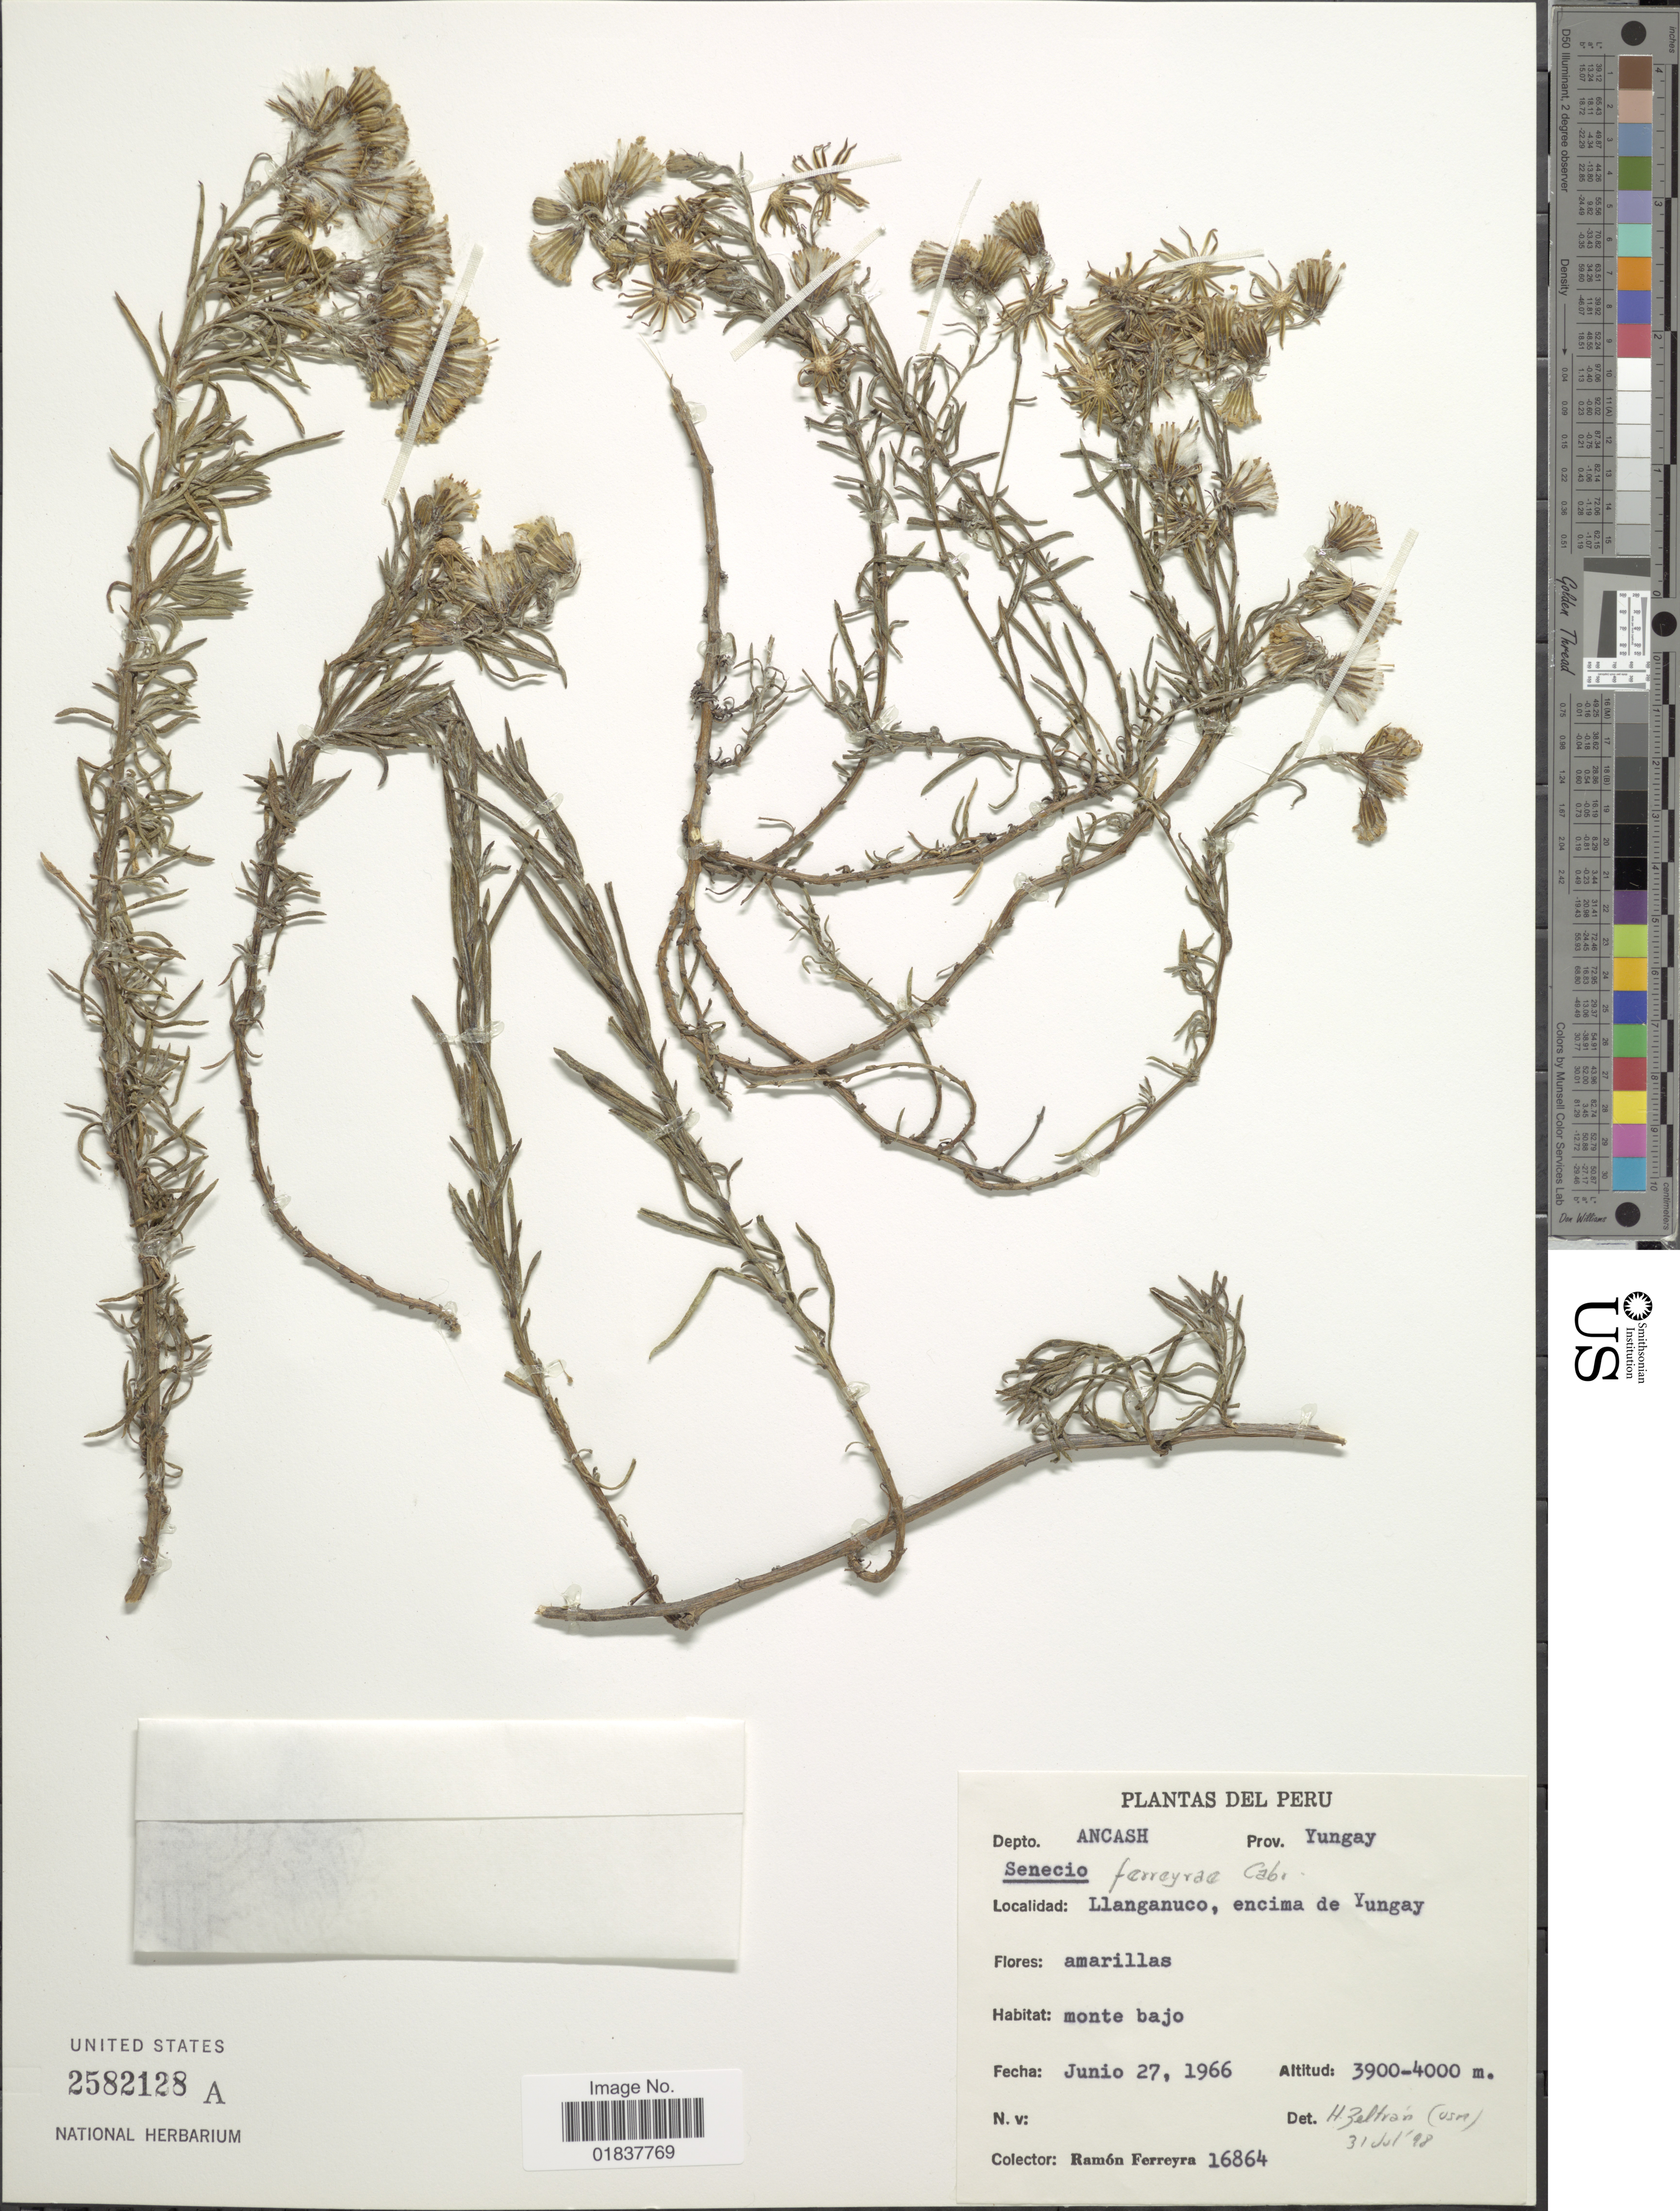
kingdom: Plantae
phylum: Tracheophyta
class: Magnoliopsida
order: Asterales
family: Asteraceae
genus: Senecio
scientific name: Senecio ferreyrae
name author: Cabrera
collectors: R. A. Ferreyra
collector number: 16864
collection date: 1966-06-27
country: Peru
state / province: Ancash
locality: Prov. Yungay, Llanganuco, encima de Yungay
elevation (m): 3900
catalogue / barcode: US 2582128A